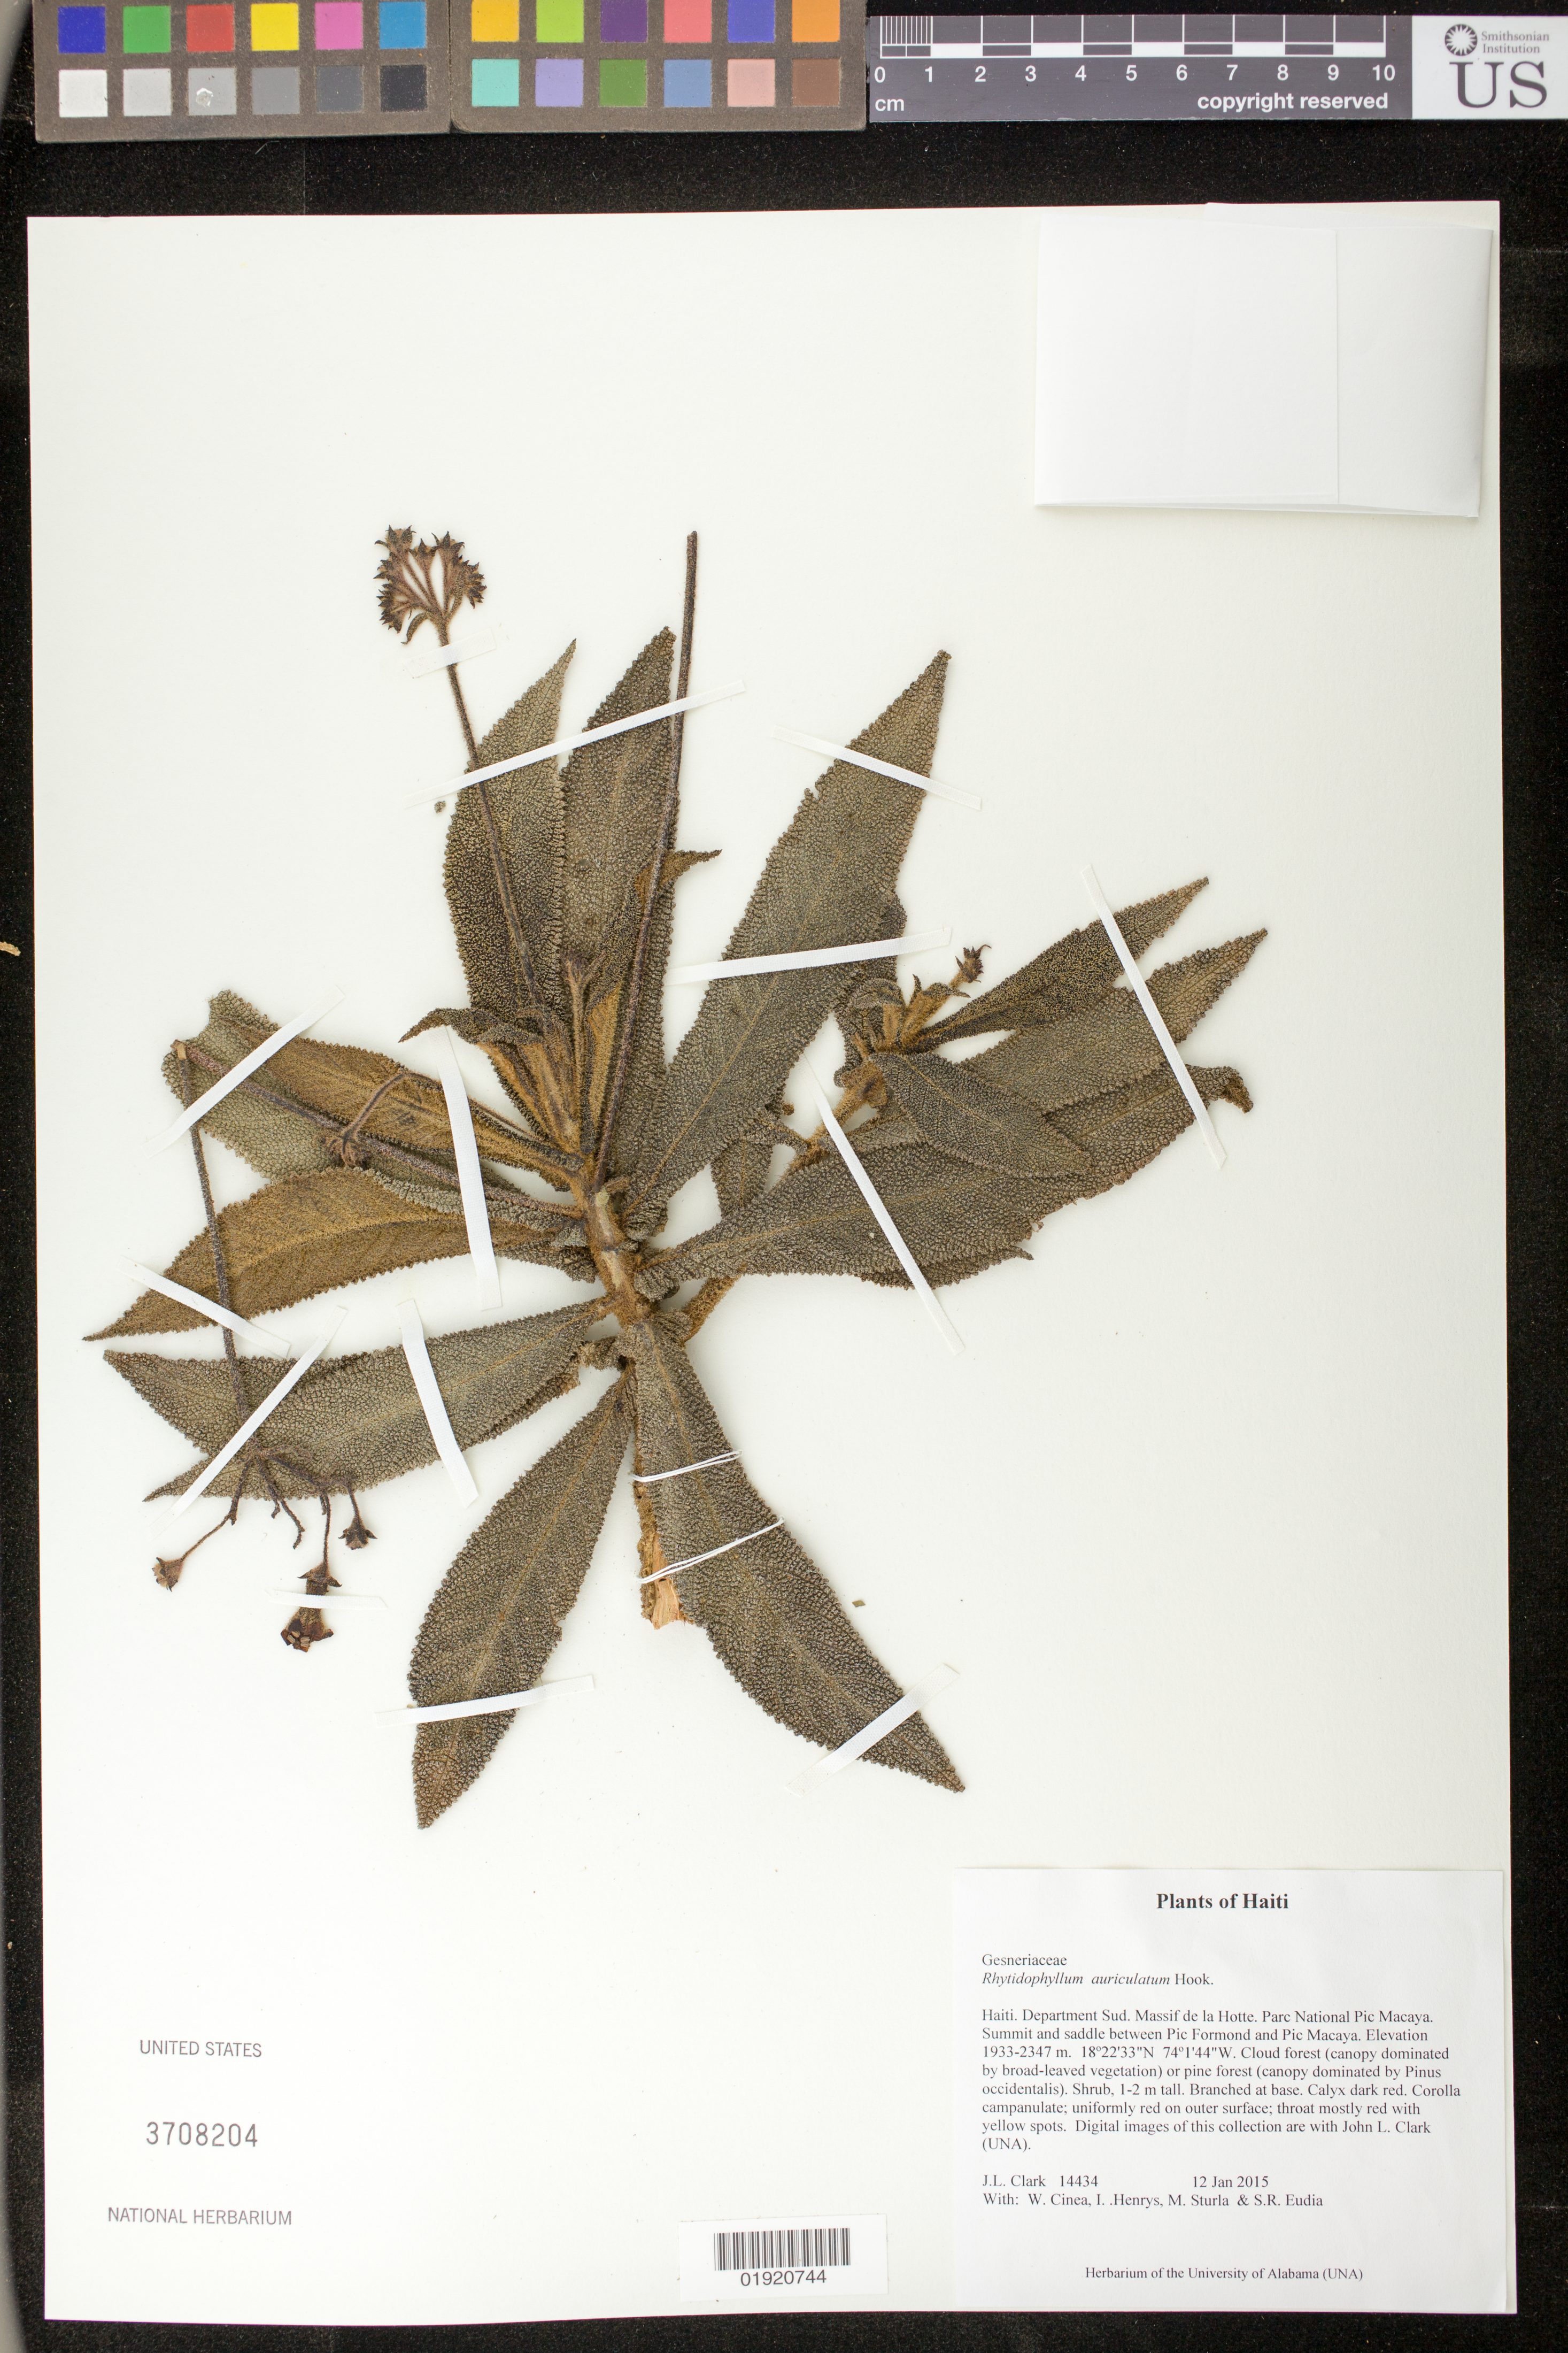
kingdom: Plantae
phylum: Tracheophyta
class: Magnoliopsida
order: Lamiales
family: Gesneriaceae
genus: Rhytidophyllum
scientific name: Rhytidophyllum auriculatum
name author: Hook.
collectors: J. L. Clark, W. Cinea, I. Henrys, M. Sturla & S. Eudia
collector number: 14434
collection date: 2015-01-12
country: Haiti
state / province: Sud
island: Hispaniola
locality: Haiti. Department Sud. Massif de la Hotte. Parc National Pic Macaya. Summit and saddle between Pic Fformond and Pic Macaya.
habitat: Cloud forest (canopy dominated by broad-leaved vegetation) or pine forest (canopy dominated by Pinus occidentalis).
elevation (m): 1933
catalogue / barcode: US 3708204